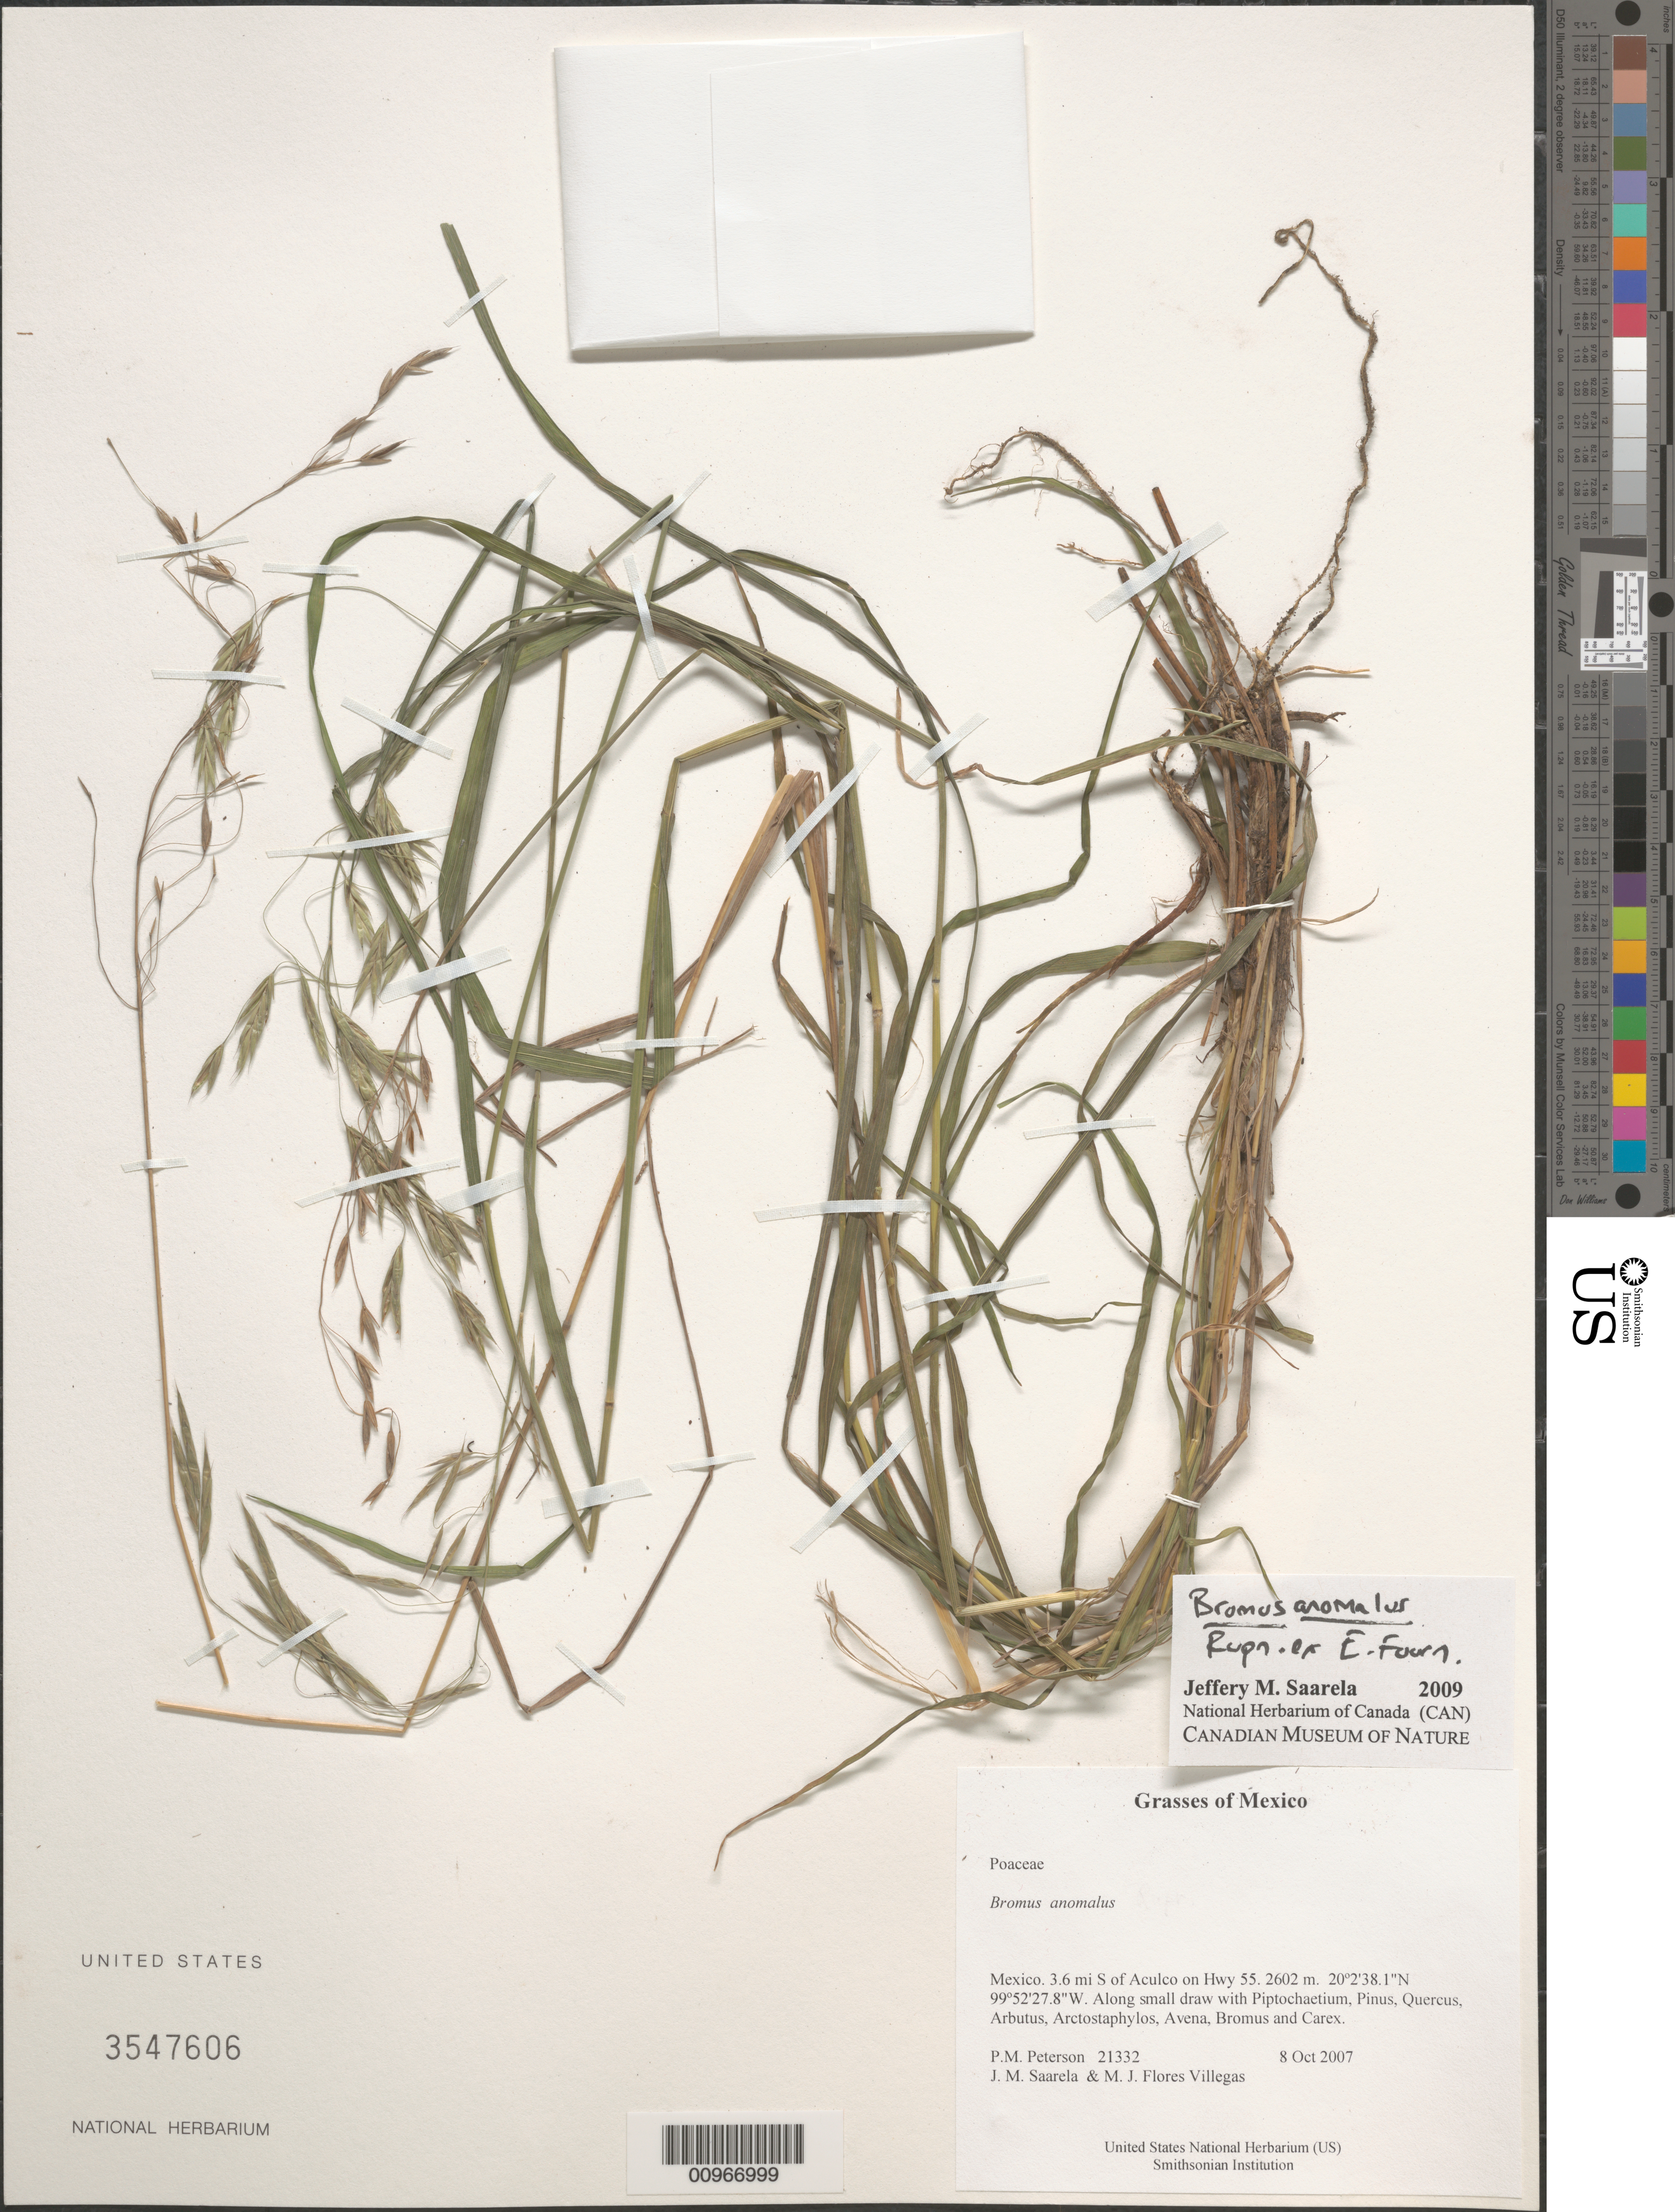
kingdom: Plantae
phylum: Tracheophyta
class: Liliopsida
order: Poales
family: Poaceae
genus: Bromus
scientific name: Bromus anomalus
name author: Rupr. ex E. Fourn.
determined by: Saarela, J. M., (CAN), Canadian Museum of Nature (CANADA)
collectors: P. M. Peterson, J. Saarela & M. Flores Villegas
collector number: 21332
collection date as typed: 08 Oct 2007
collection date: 2007-10-08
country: Mexico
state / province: México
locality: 3.6 mi S of Aculco on Hwy 55.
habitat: Along small draw with Piptochaetium, Pinus, Quercus, Arbutus, Arctostaphylos, Avena, Bromus and Carex.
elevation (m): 2602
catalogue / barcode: US 3547606